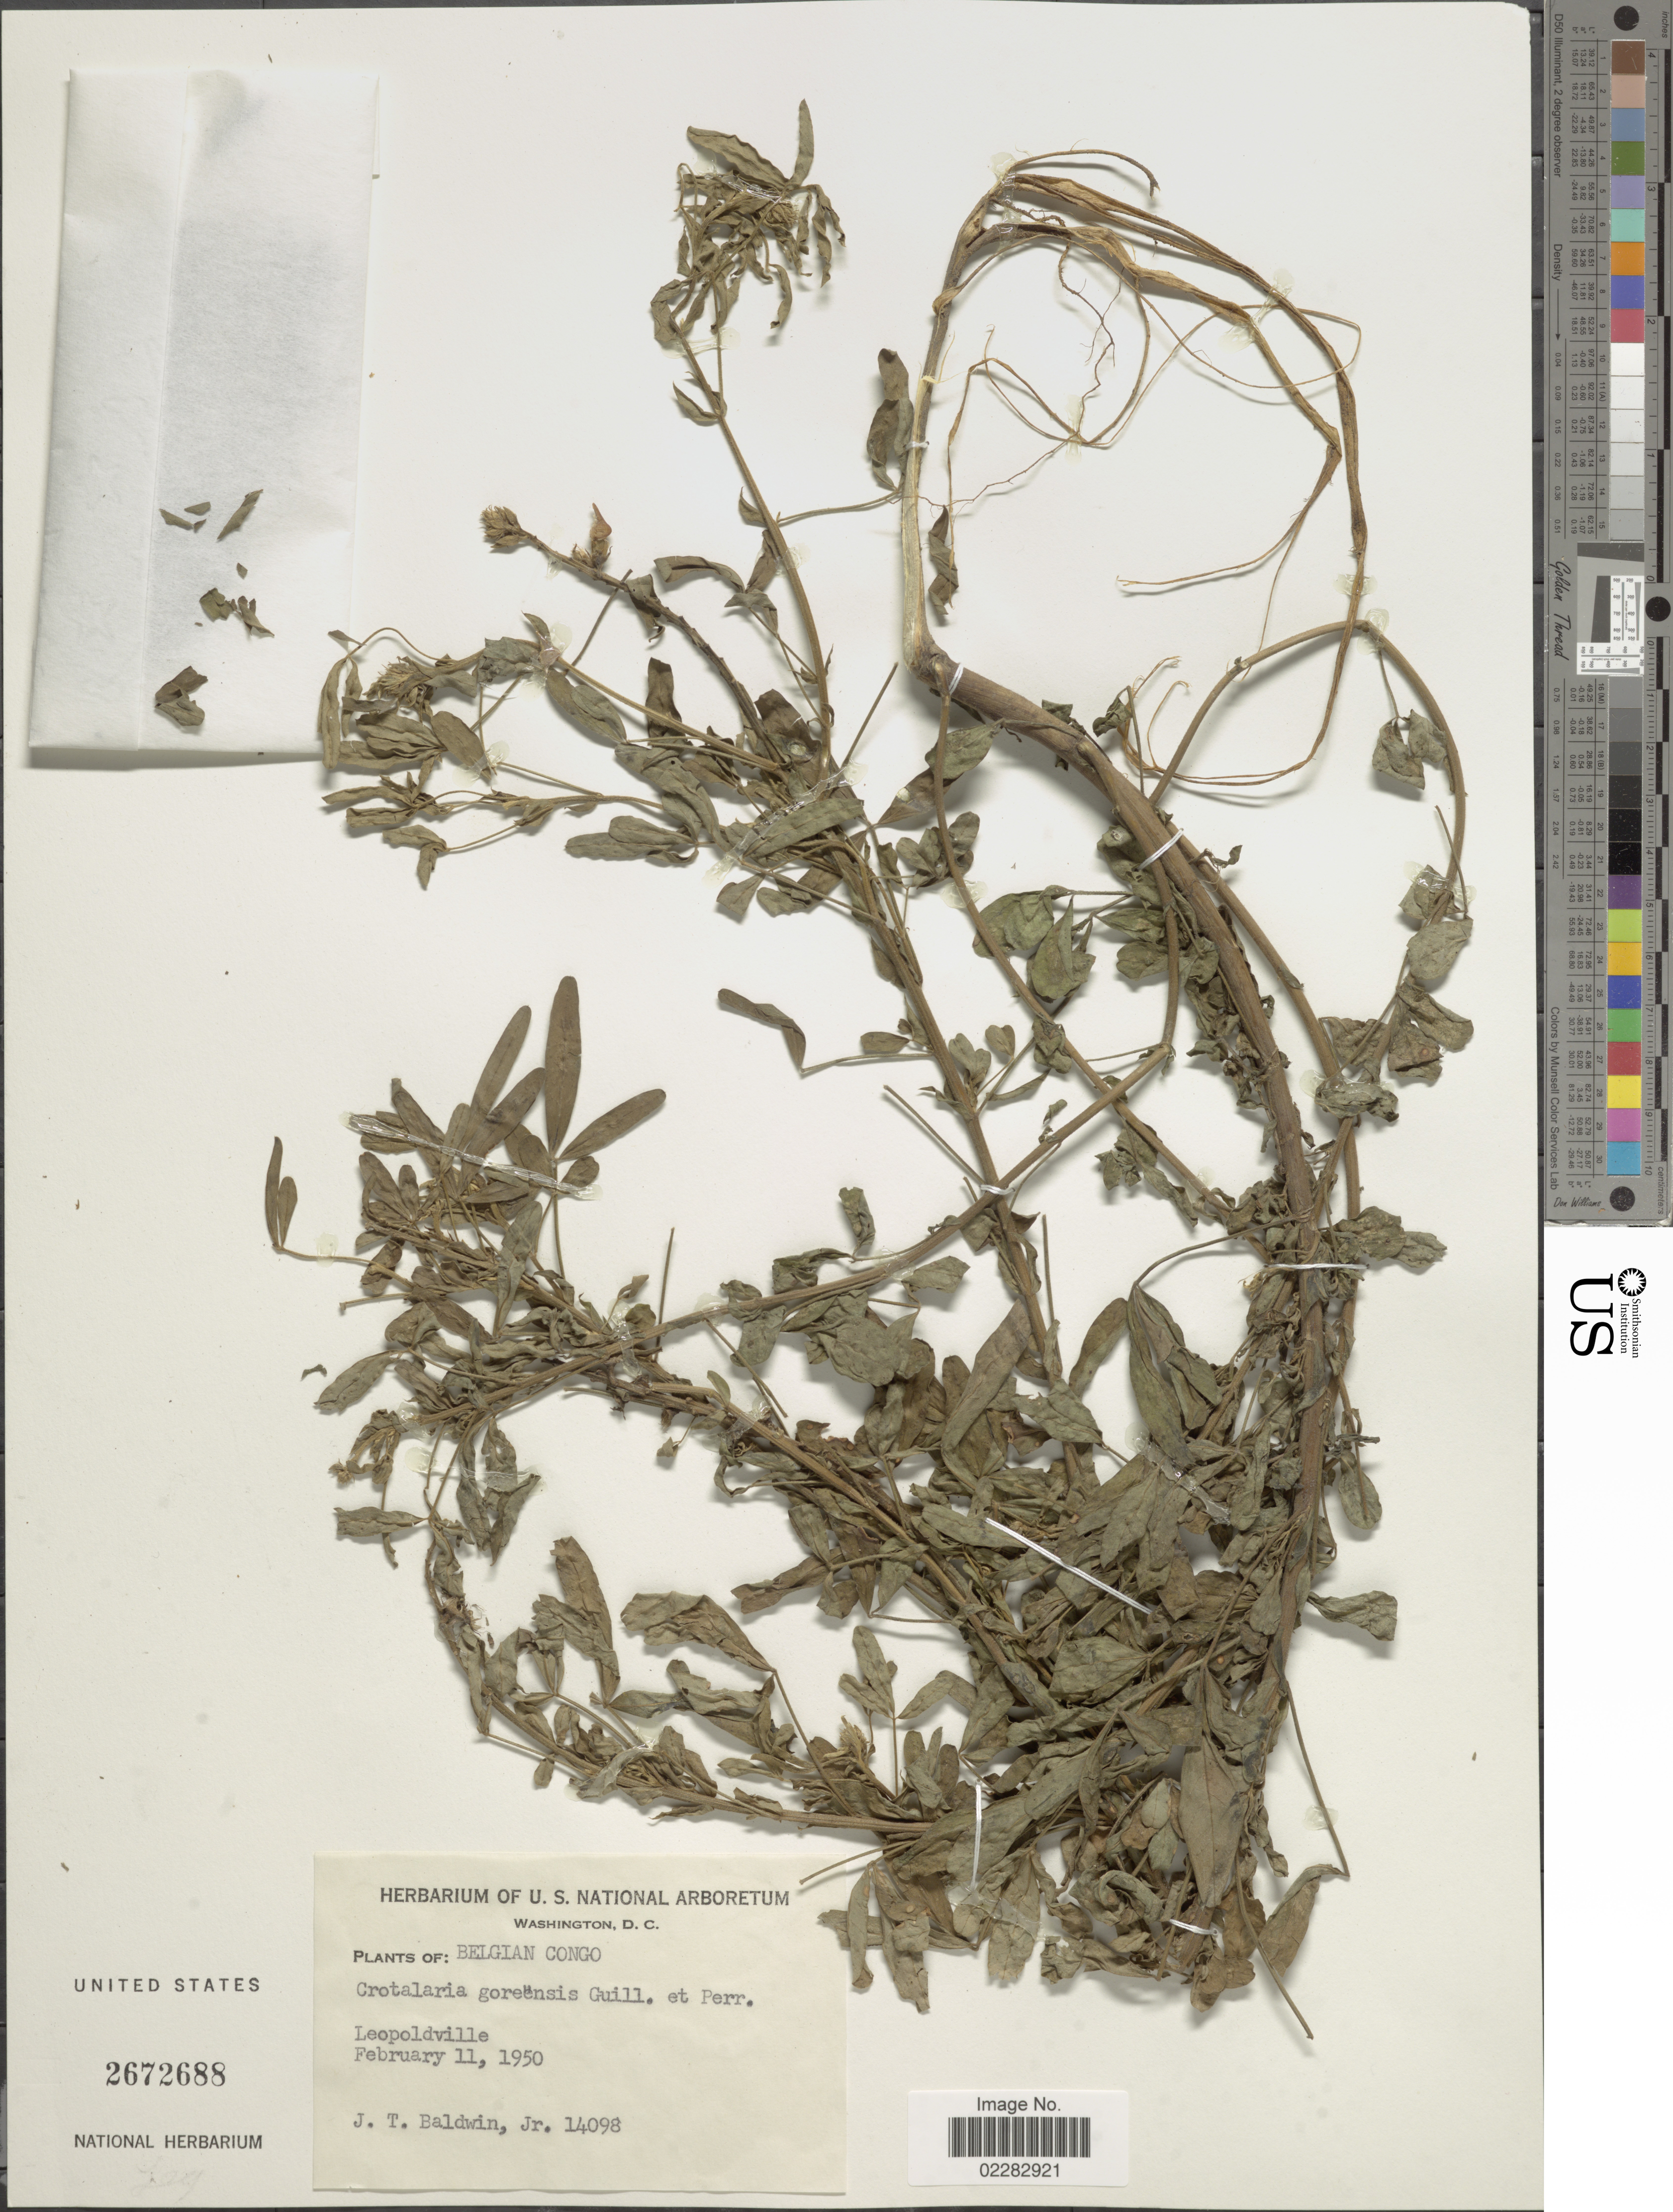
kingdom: Plantae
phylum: Tracheophyta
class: Magnoliopsida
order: Fabales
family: Fabaceae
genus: Crotalaria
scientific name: Crotalaria goreensis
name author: Guill. & Perr.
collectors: J. T. Baldwin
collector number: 14098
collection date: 1950-02-11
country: Congo, Democratic Republic of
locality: Leopoldville.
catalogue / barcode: US 2672688